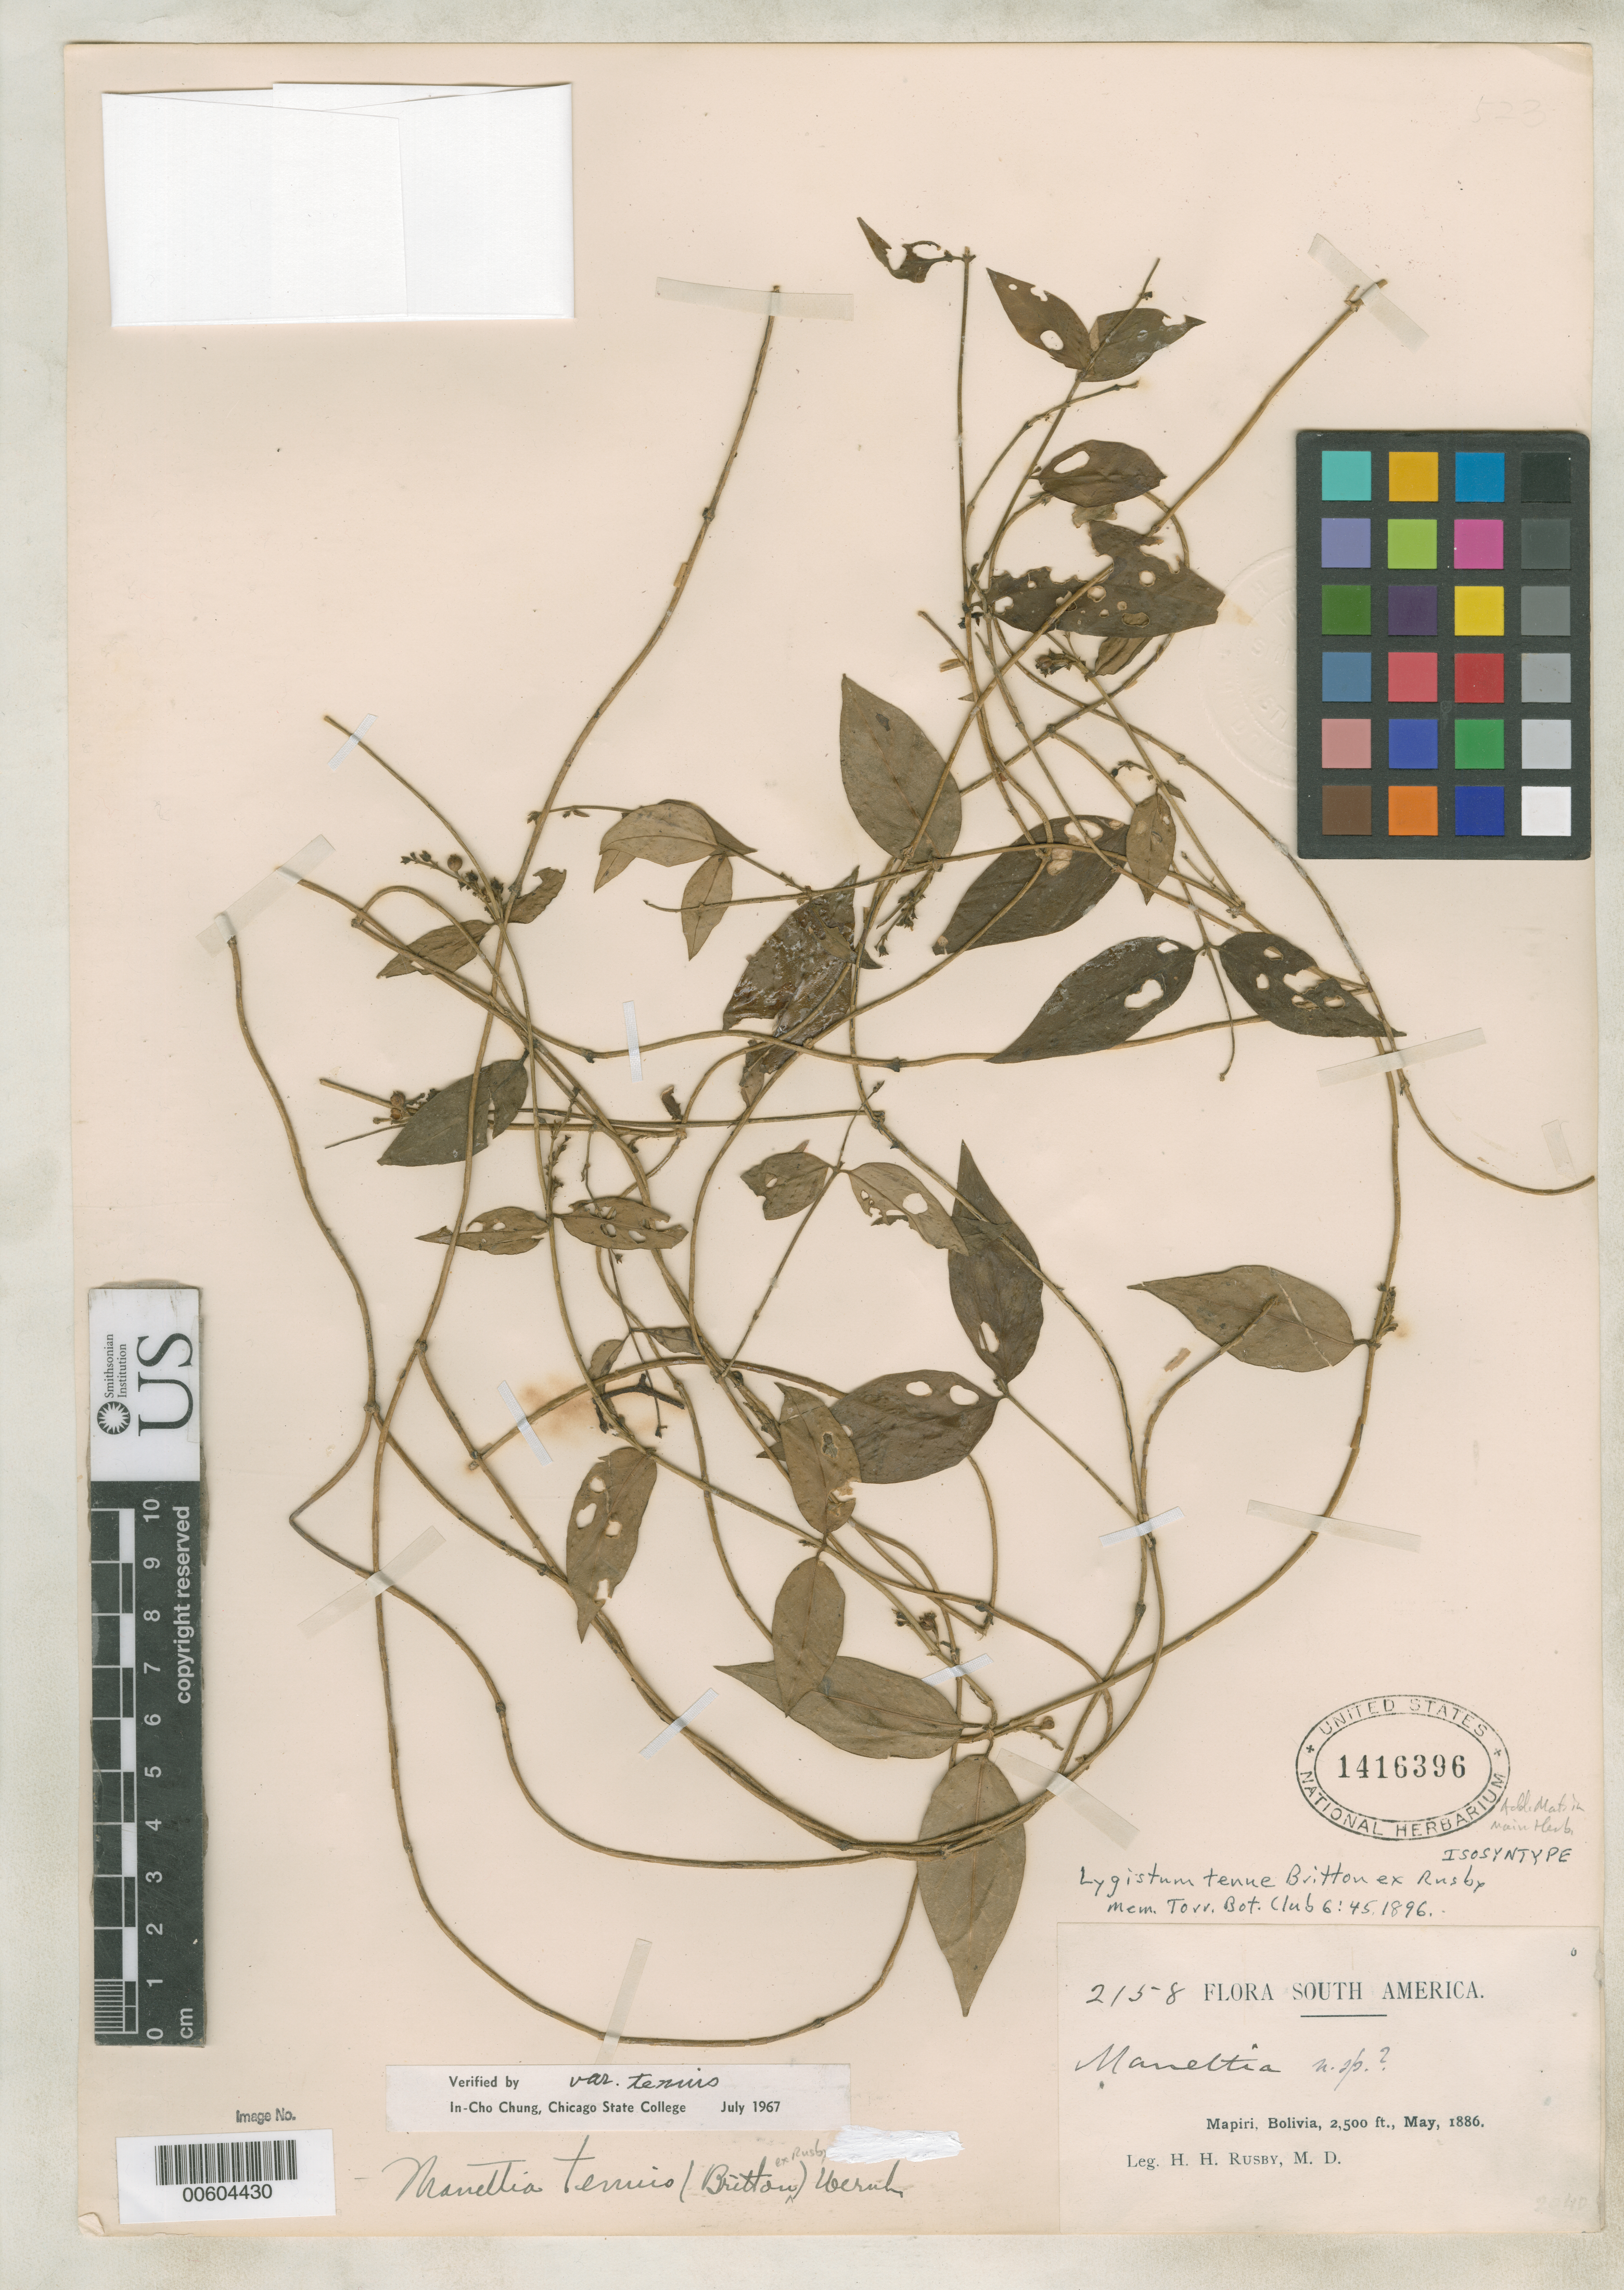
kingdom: Plantae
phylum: Tracheophyta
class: Magnoliopsida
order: Gentianales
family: Rubiaceae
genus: Manettia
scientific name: Manettia tenuis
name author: (Britton ex Rusby) Wernham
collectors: H. H. Rusby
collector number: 2158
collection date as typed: May 1886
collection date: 1886-05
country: Bolivia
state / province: La Páz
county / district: Larecaja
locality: Mapiri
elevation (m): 762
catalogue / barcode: US 1416396